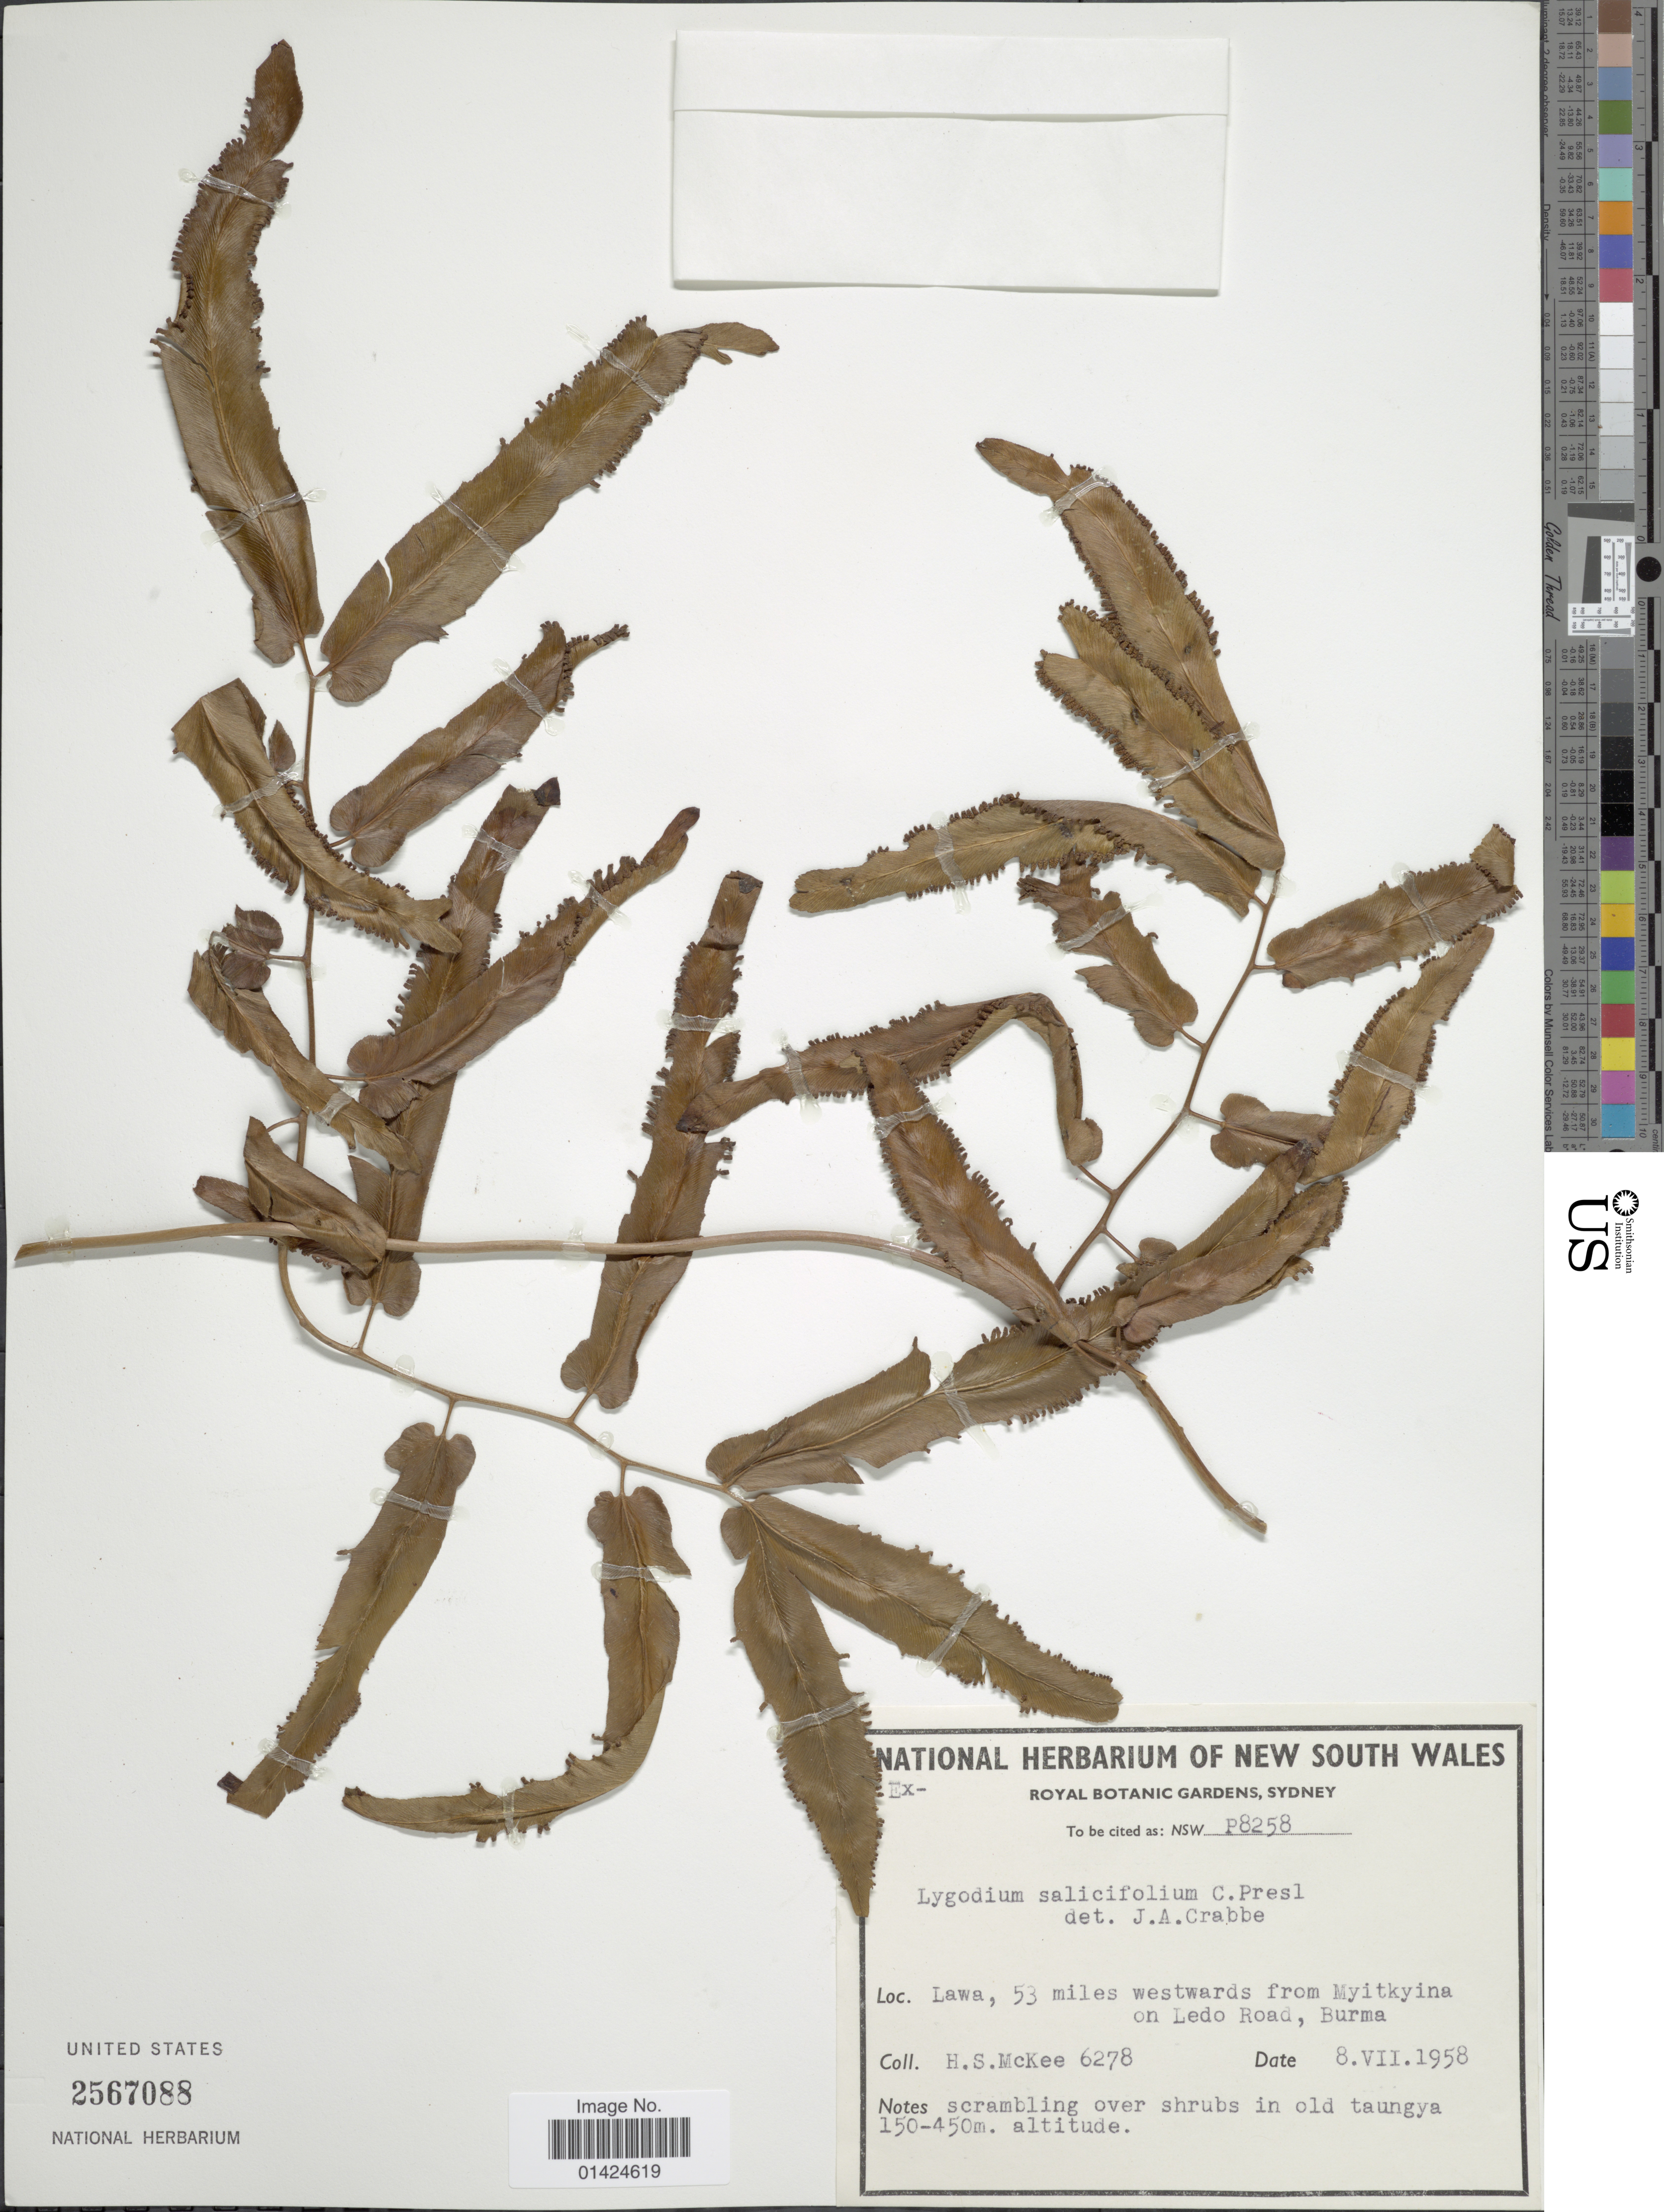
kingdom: Plantae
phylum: Tracheophyta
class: Polypodiopsida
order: Schizaeales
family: Lygodiaceae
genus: Lygodium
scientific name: Lygodium sailcifolium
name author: C. Presl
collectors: H. S. McKee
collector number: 6278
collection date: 1958-07-08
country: Myanmar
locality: Lawa, 53 miles westwards from Myitkyina on Ledo Road, Burma.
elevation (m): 150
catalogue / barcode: US 2567088